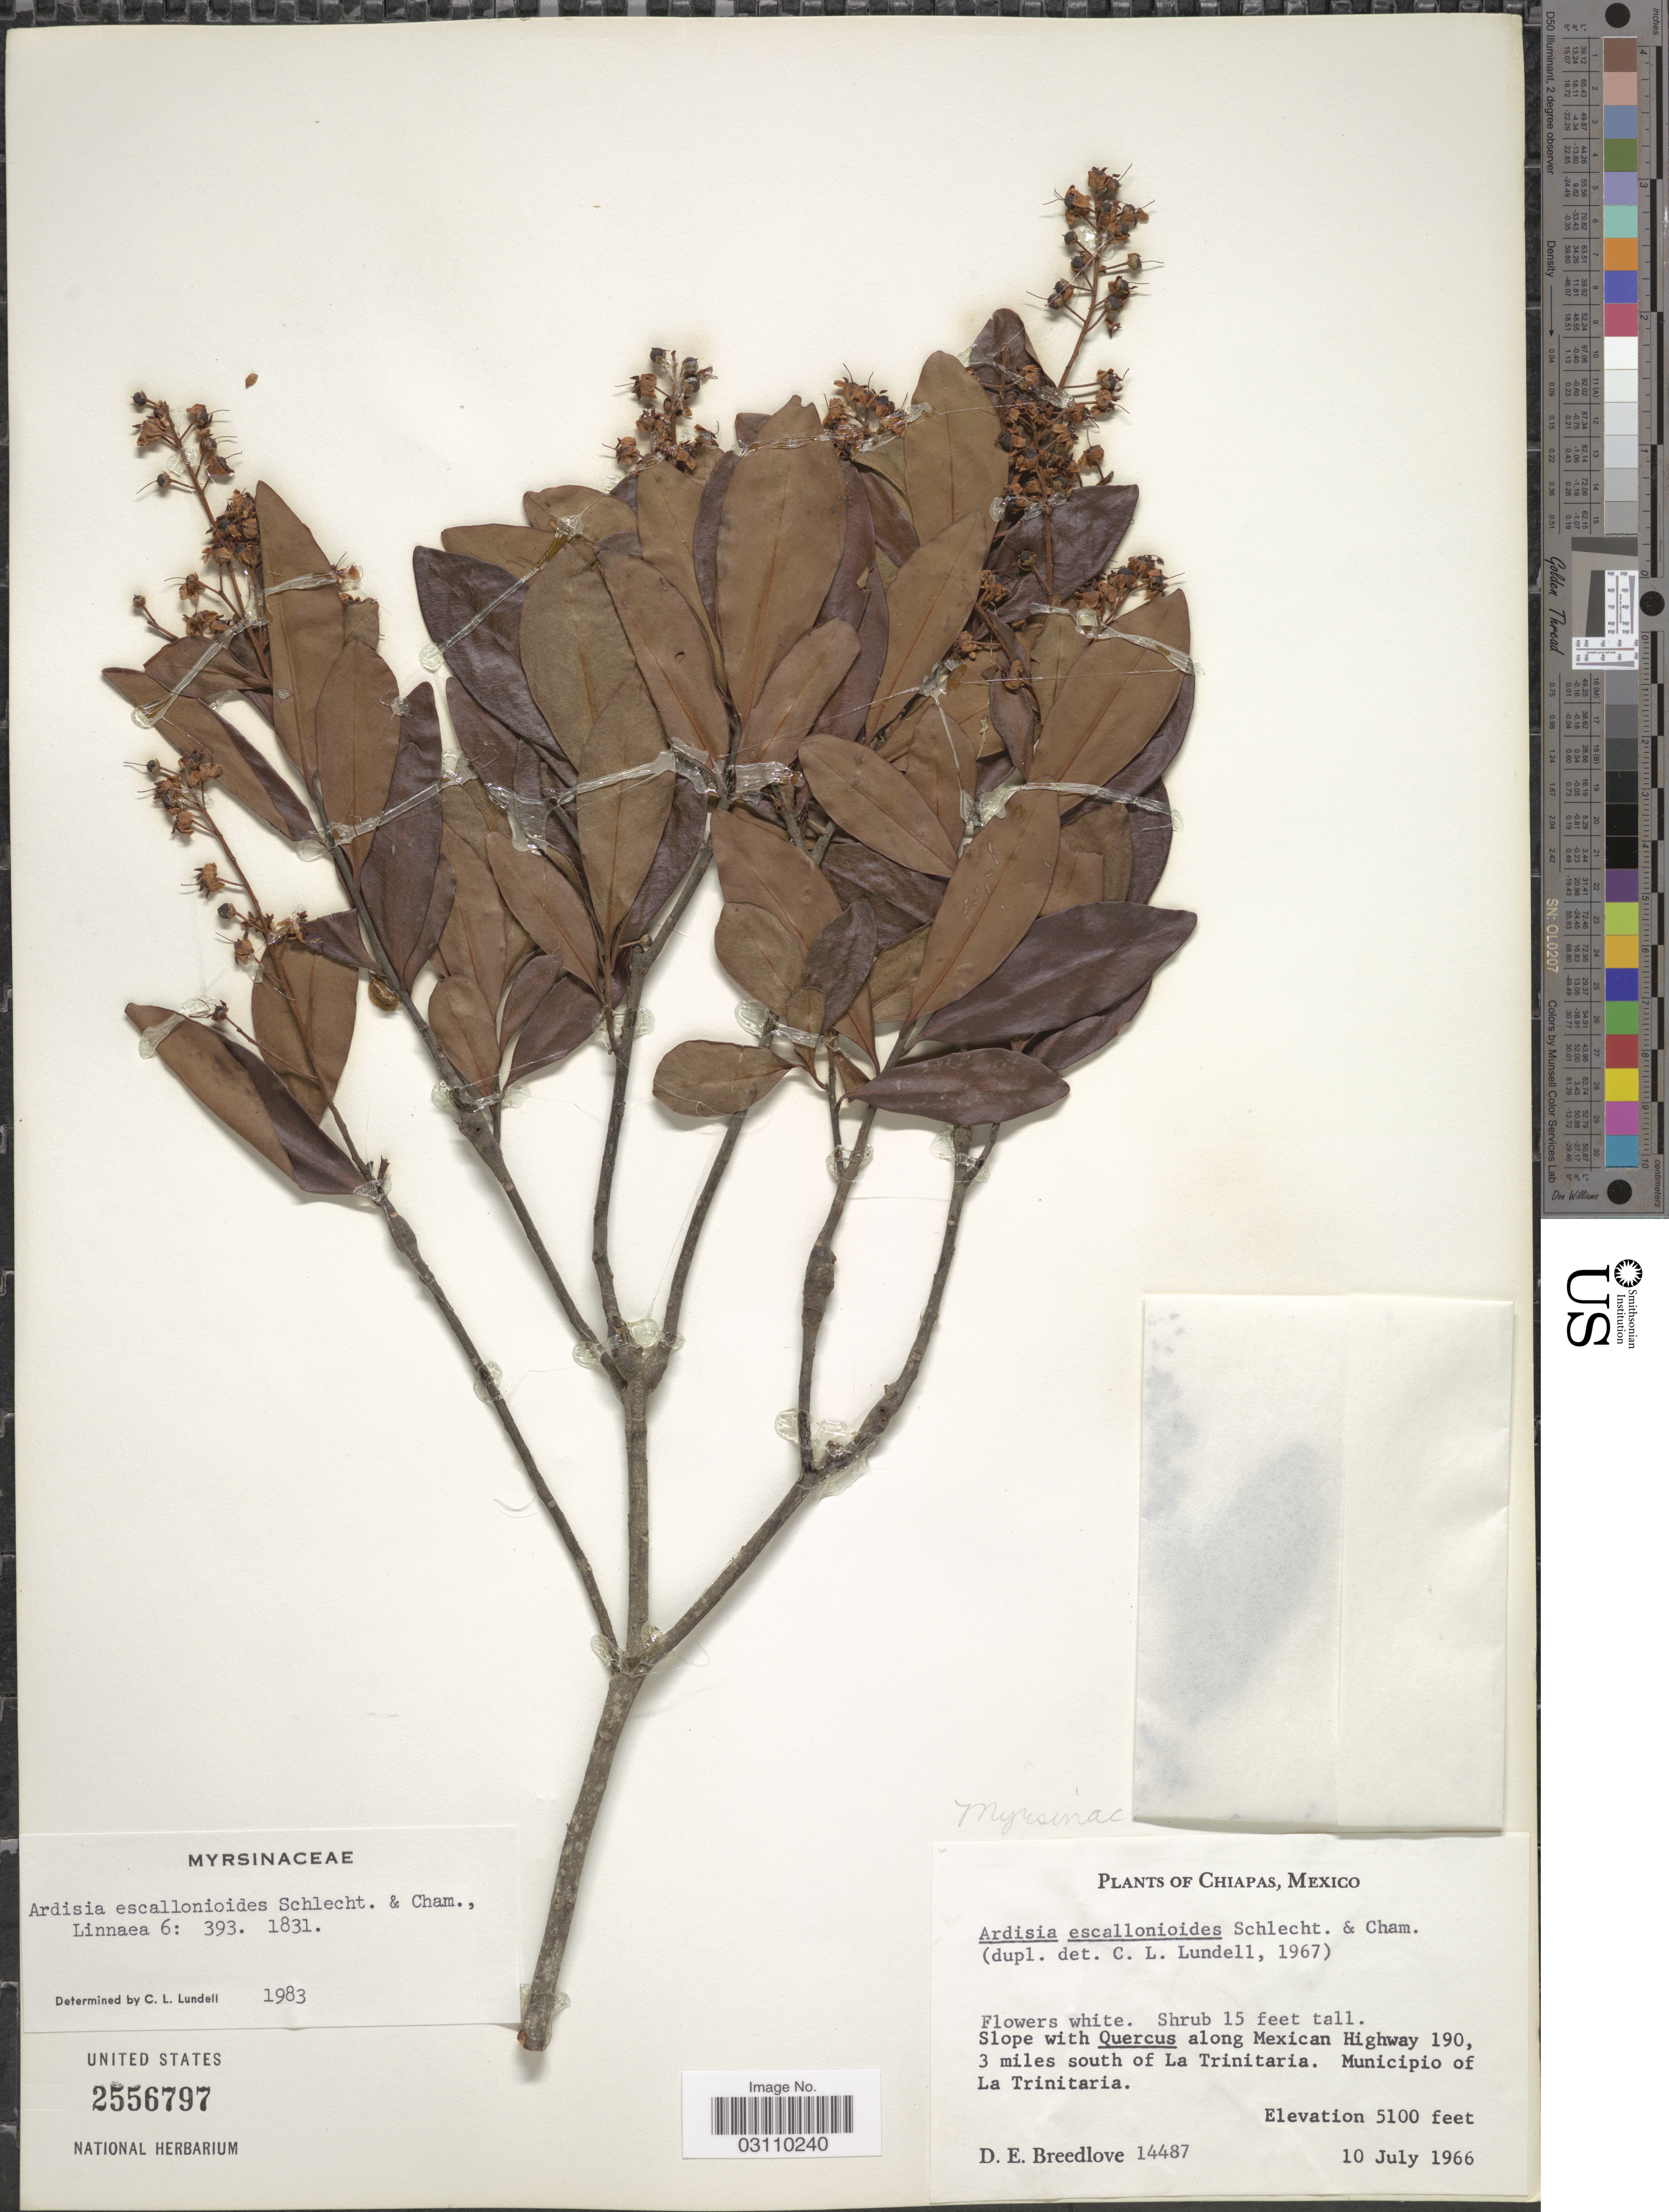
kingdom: Plantae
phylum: Tracheophyta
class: Magnoliopsida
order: Ericales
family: Primulaceae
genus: Ardisia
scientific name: Ardisia escallonioides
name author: Schltdl. & Cham.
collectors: D. E. Breedlove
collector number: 14487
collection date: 1966-07-10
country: Mexico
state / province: Chiapas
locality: Slope with Quercus along Mexican Highway 190, 3 miles south of La Trinitaria. Municipio of La Trinitaria.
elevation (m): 1554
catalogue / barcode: US 2556797